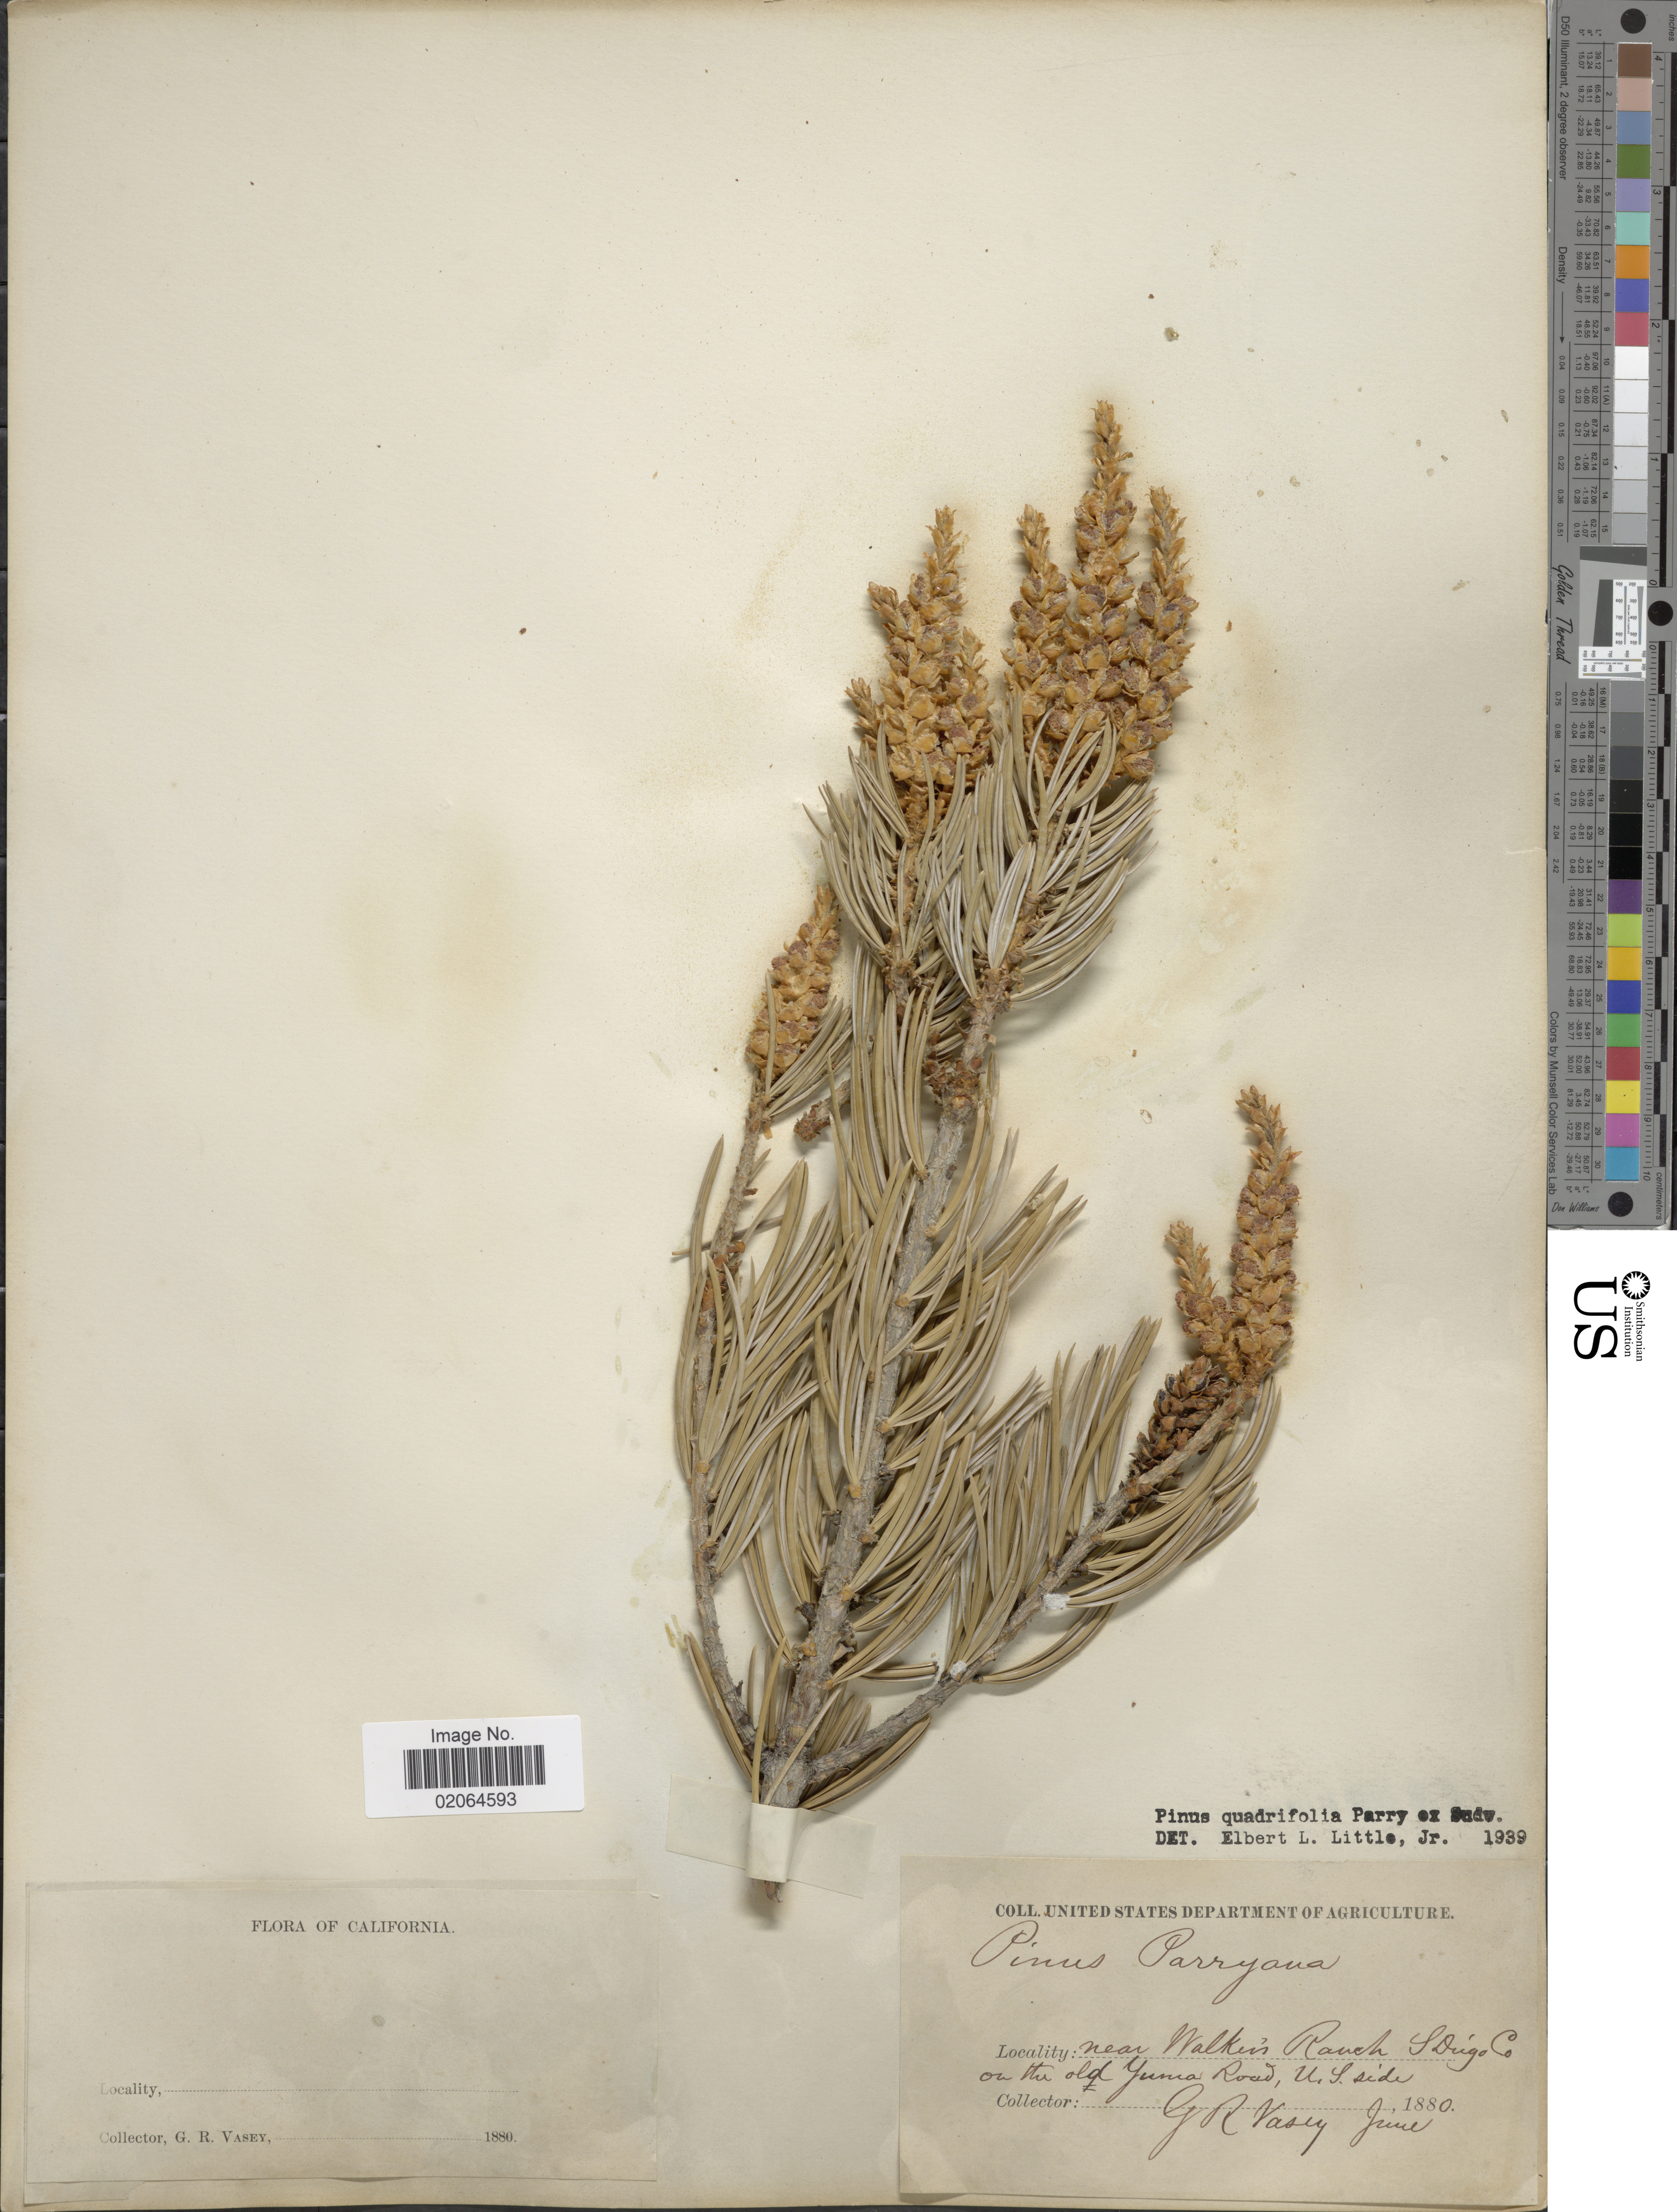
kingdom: Plantae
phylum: Tracheophyta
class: Pinopsida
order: Pinales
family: Pinaceae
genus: Pinus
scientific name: Pinus quadrifolia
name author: Parl. ex Sudw.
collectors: G. R. Vasey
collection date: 1880-06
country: United States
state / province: California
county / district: San Diego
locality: Near Walkins Ranch S. Diego Co. on the old Yunia Road. U.S. side.